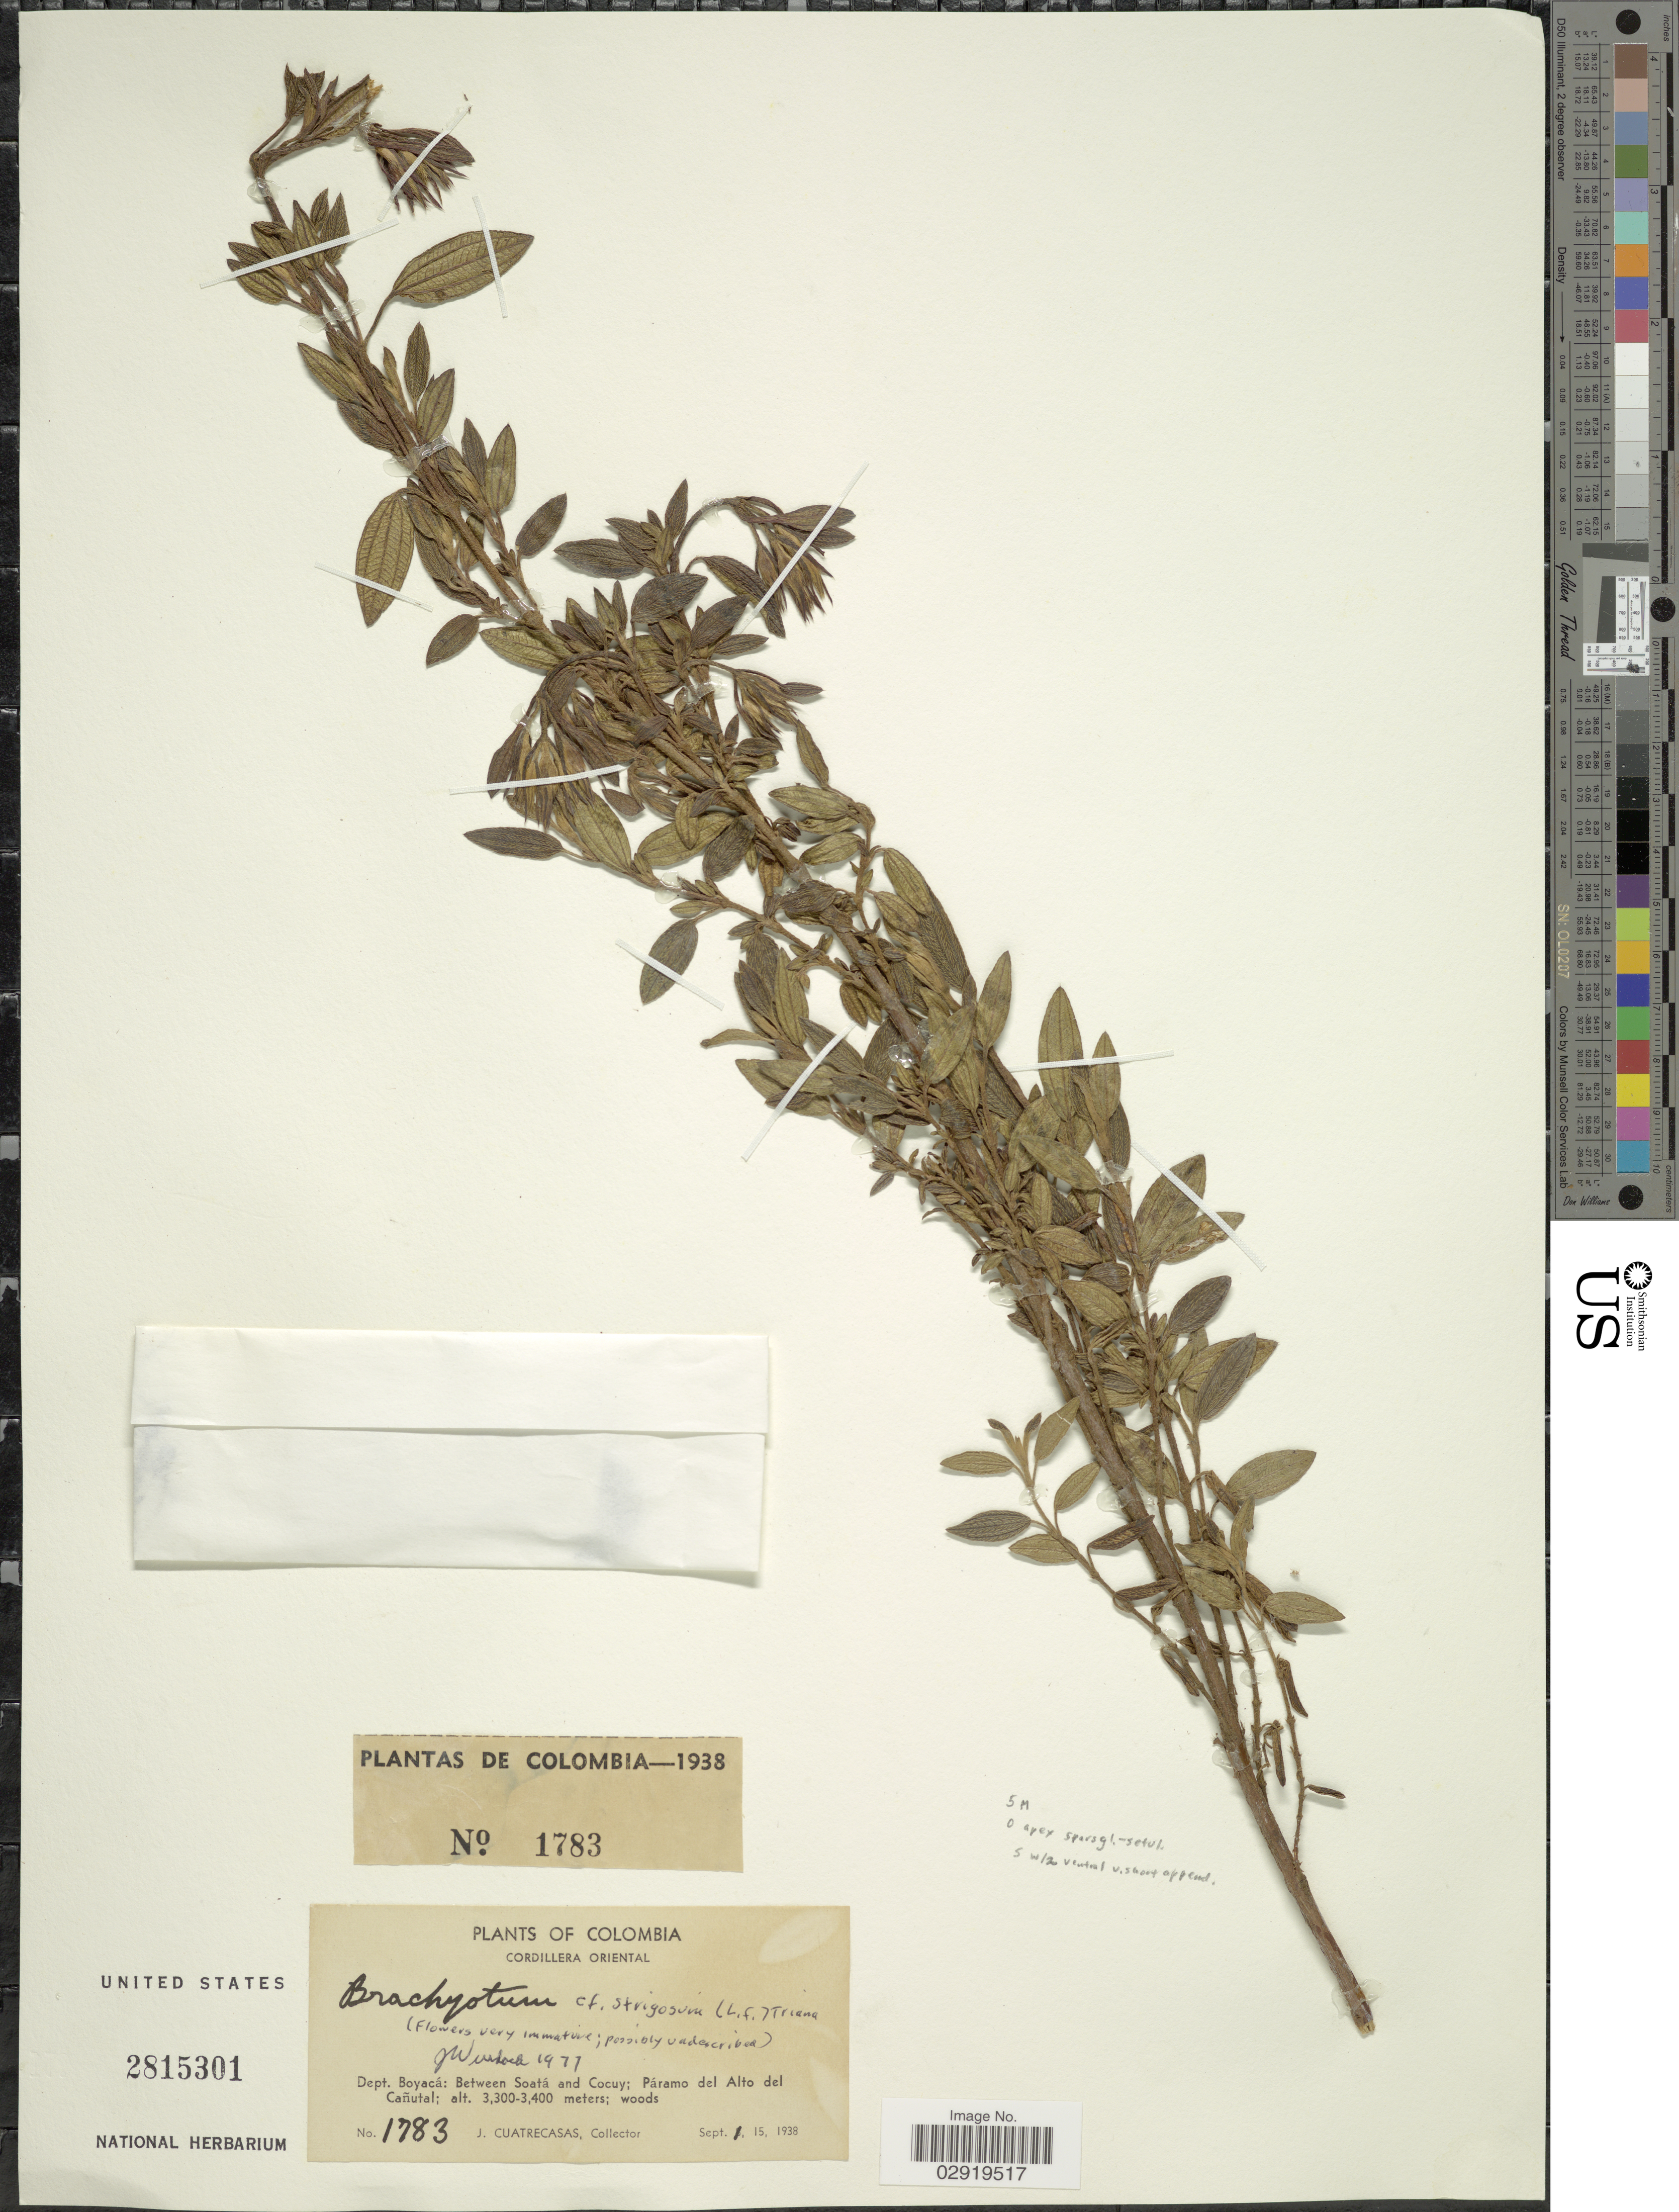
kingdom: Plantae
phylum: Tracheophyta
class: Magnoliopsida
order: Myrtales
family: Melastomataceae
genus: Brachyotum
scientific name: Brachyotum strigosum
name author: (L. f.) Triana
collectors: J. Cuatrecasas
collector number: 1783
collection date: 1938-09-01/1938-09-15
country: Colombia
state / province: Boyacá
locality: Cordillera Oriental. Dept. Boyacá: Between Soatá and Cocuy; Páramo del Alto del Cañutal.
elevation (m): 3300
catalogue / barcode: US 2815301